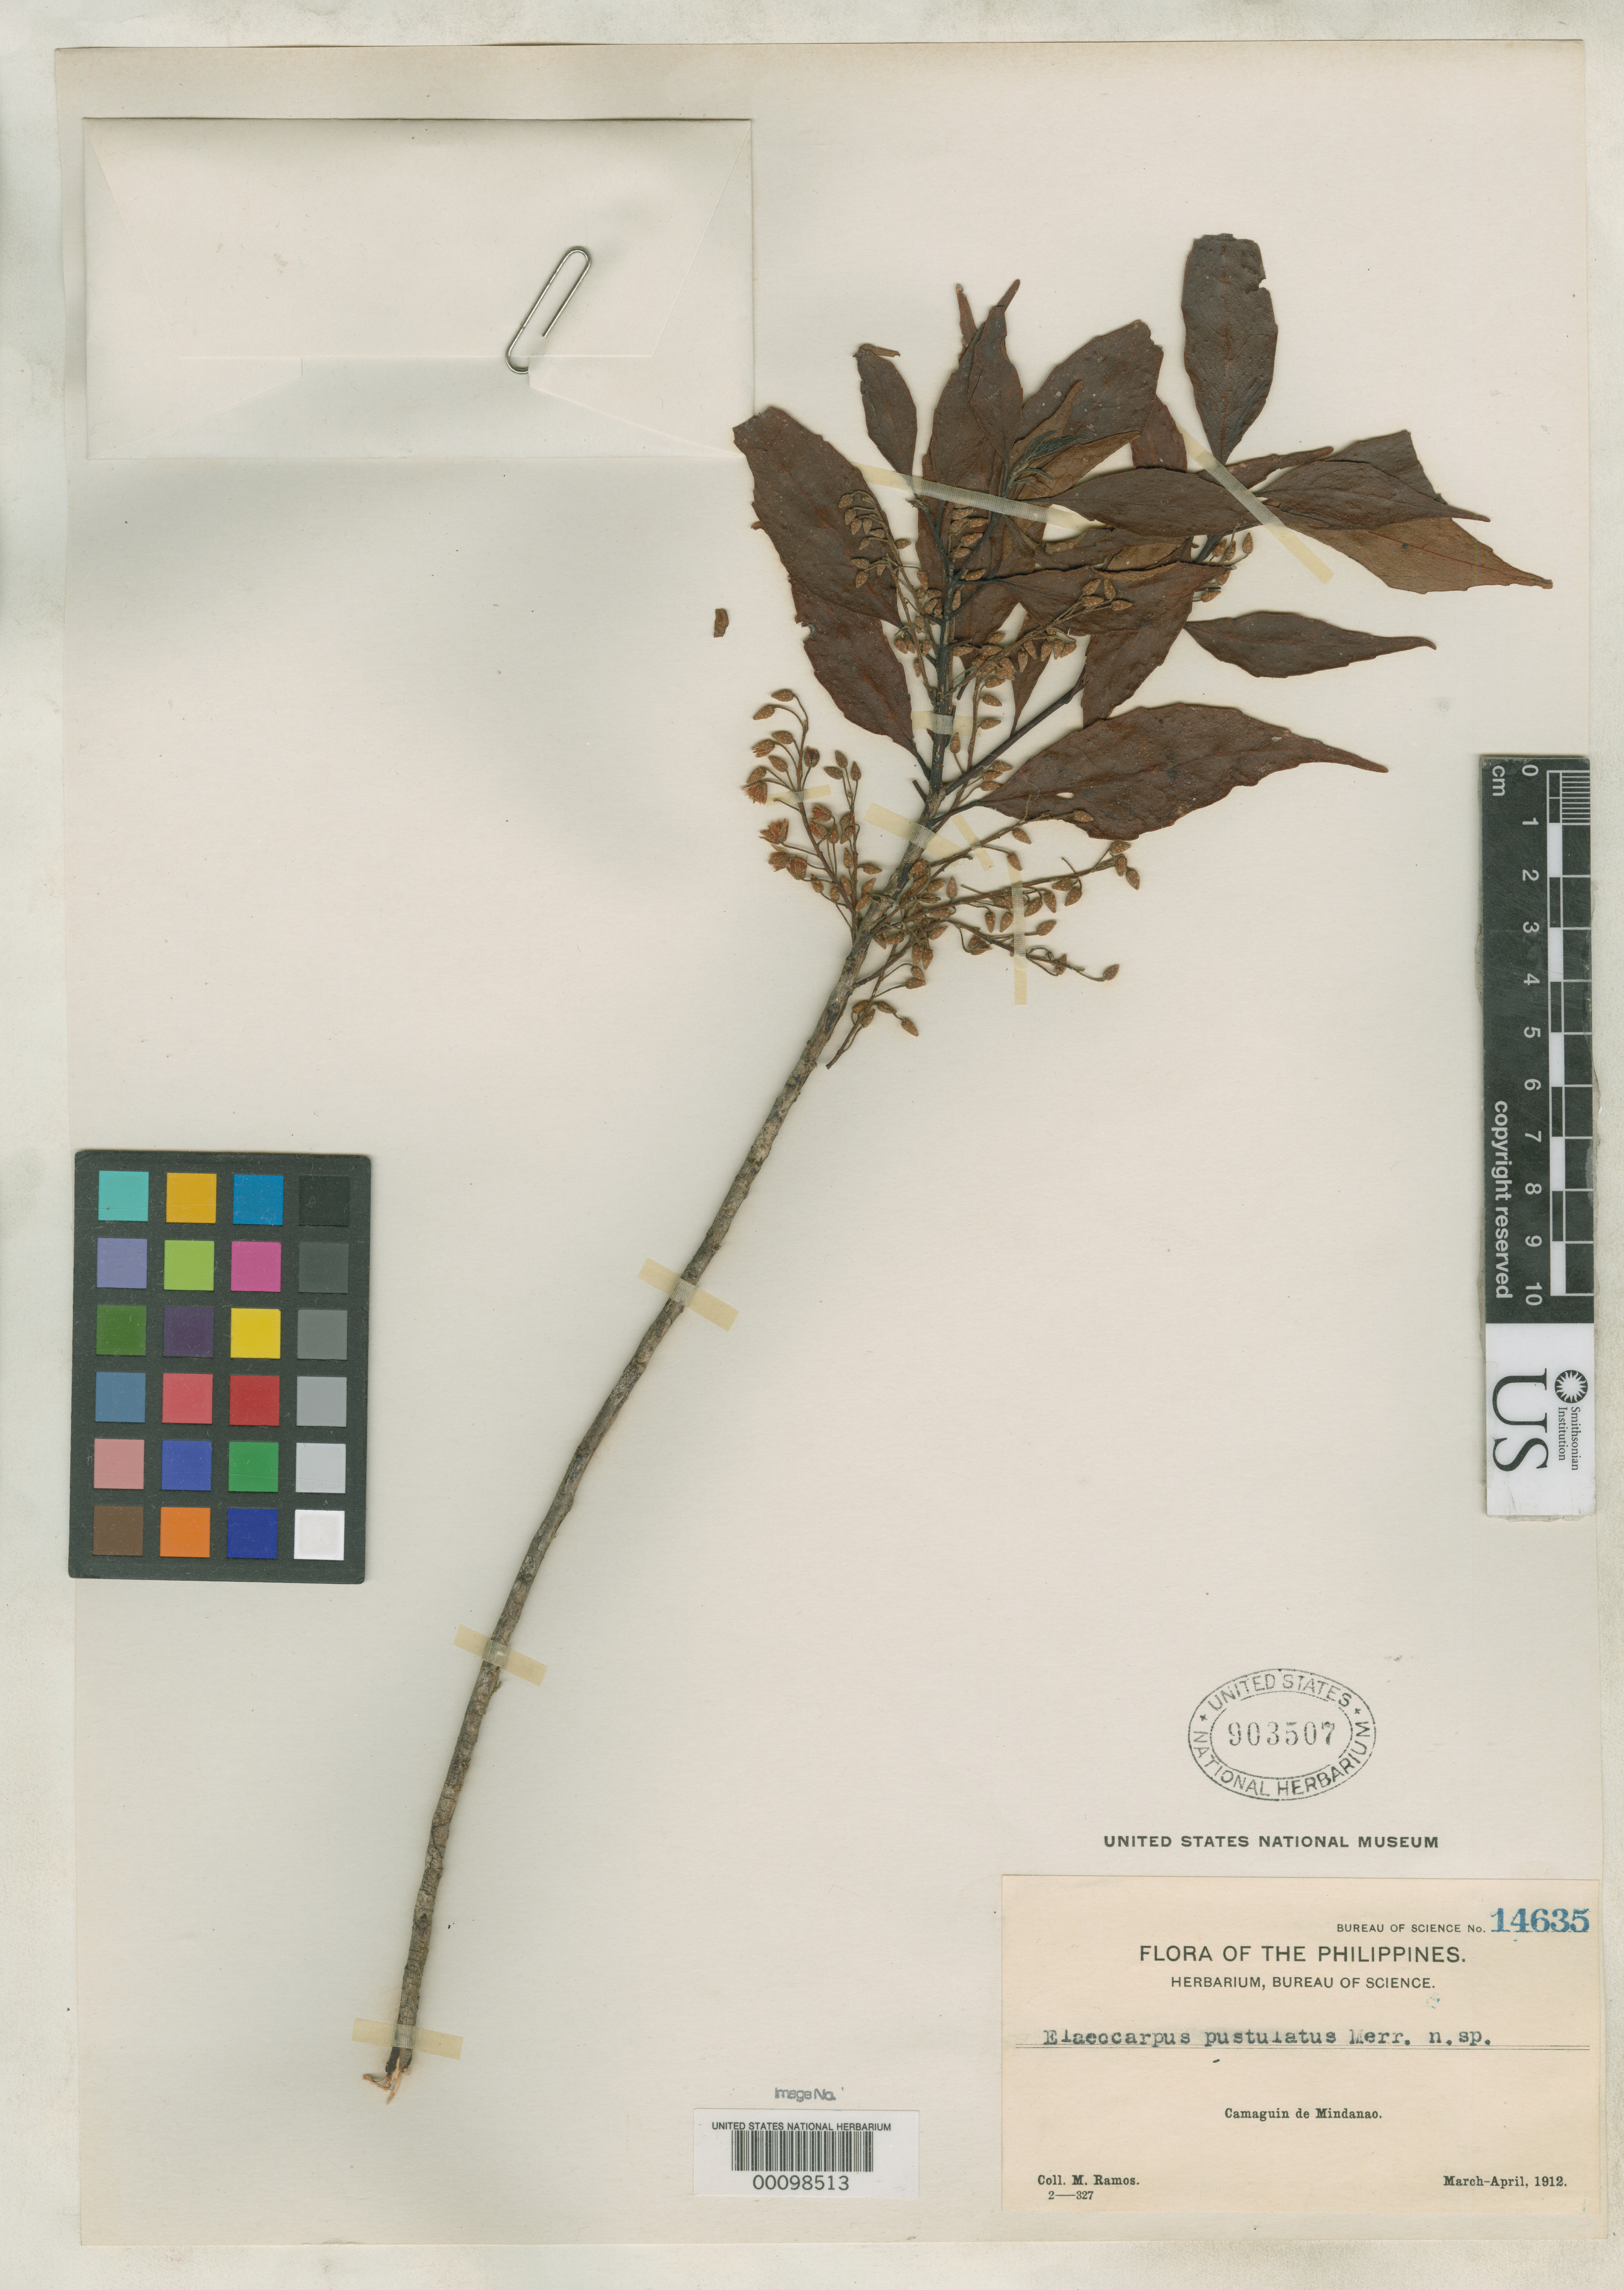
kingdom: Plantae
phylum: Tracheophyta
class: Magnoliopsida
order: Oxalidales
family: Elaeocarpaceae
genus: Elaeocarpus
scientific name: Elaeocarpus pustulatus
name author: Merr.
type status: Isotype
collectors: M. Ramos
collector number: Bur. Sci. 14635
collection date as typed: Mar 1912 to -- Apr 1912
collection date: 1912-03/1912-04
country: Philippines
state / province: Northern Mindanao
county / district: Camiguin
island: Camiguin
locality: Camiguin of Mindanao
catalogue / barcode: US 903507